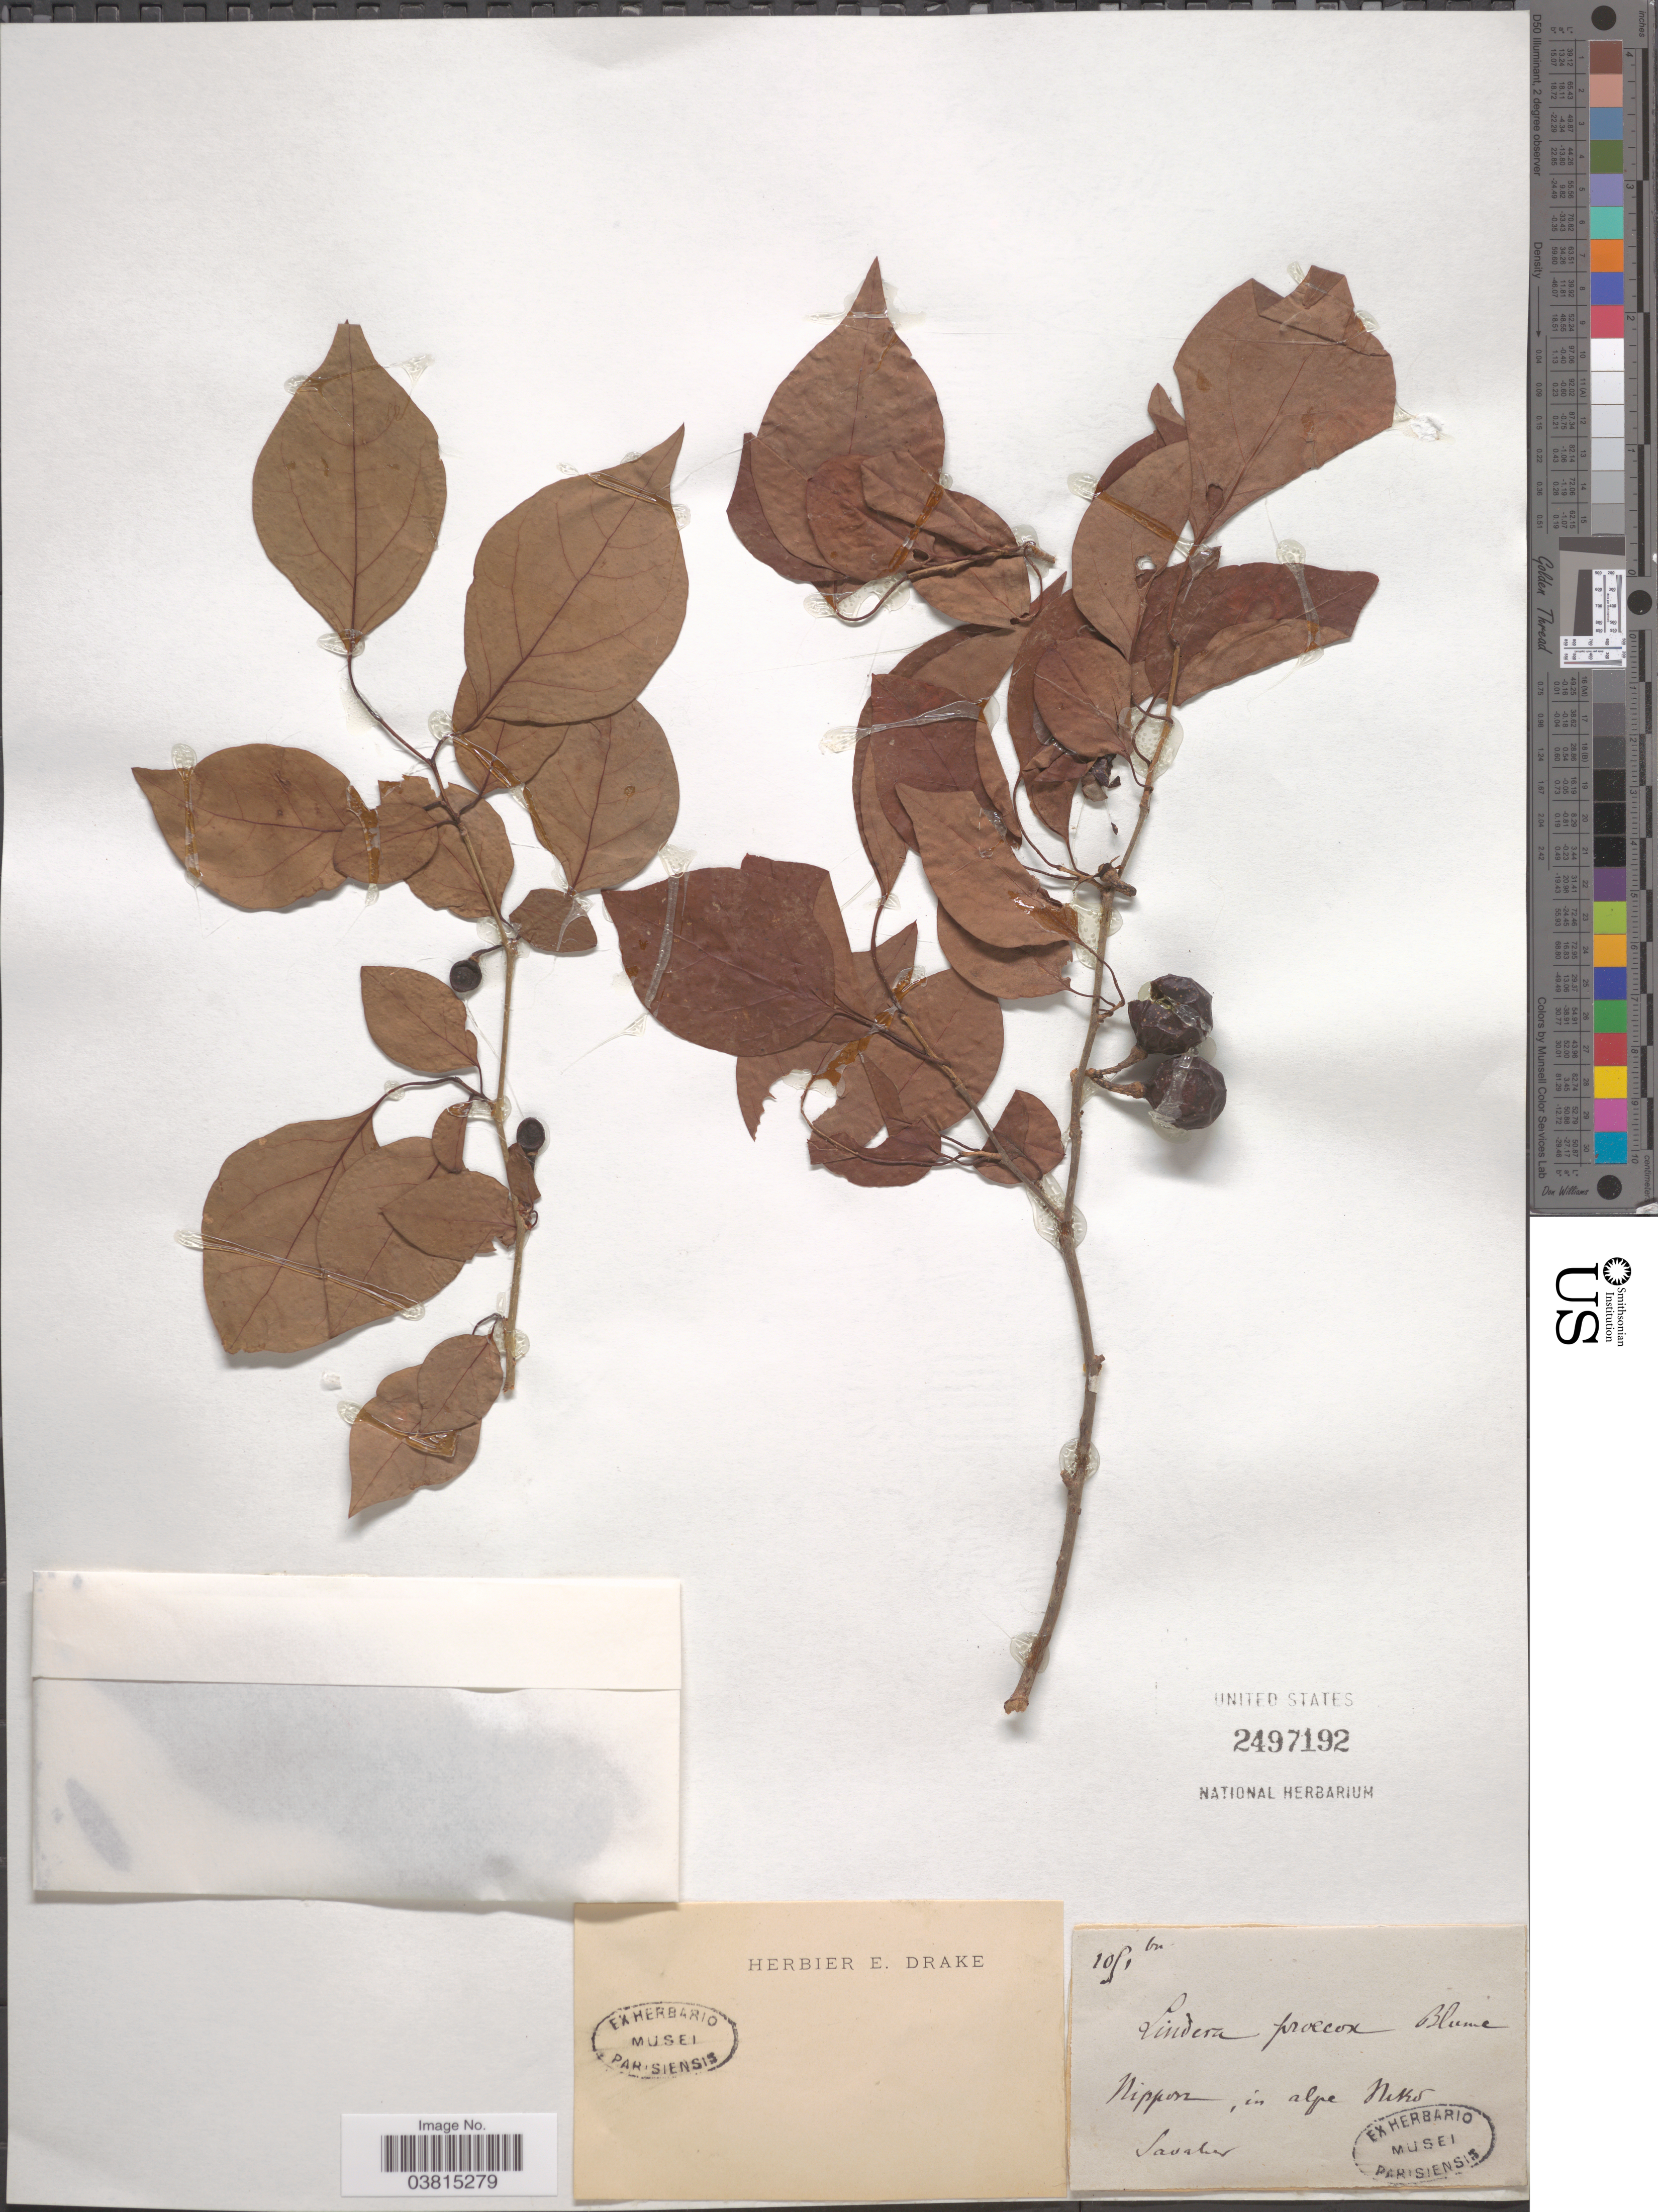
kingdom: Plantae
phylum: Tracheophyta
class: Magnoliopsida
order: Laurales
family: Lauraceae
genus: Lindera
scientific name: Lindera praecox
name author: (Siebold & Zucc.) Blume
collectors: Savatier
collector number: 105*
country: Japan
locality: Nippon, in alpe Niko.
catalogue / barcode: US 2497192